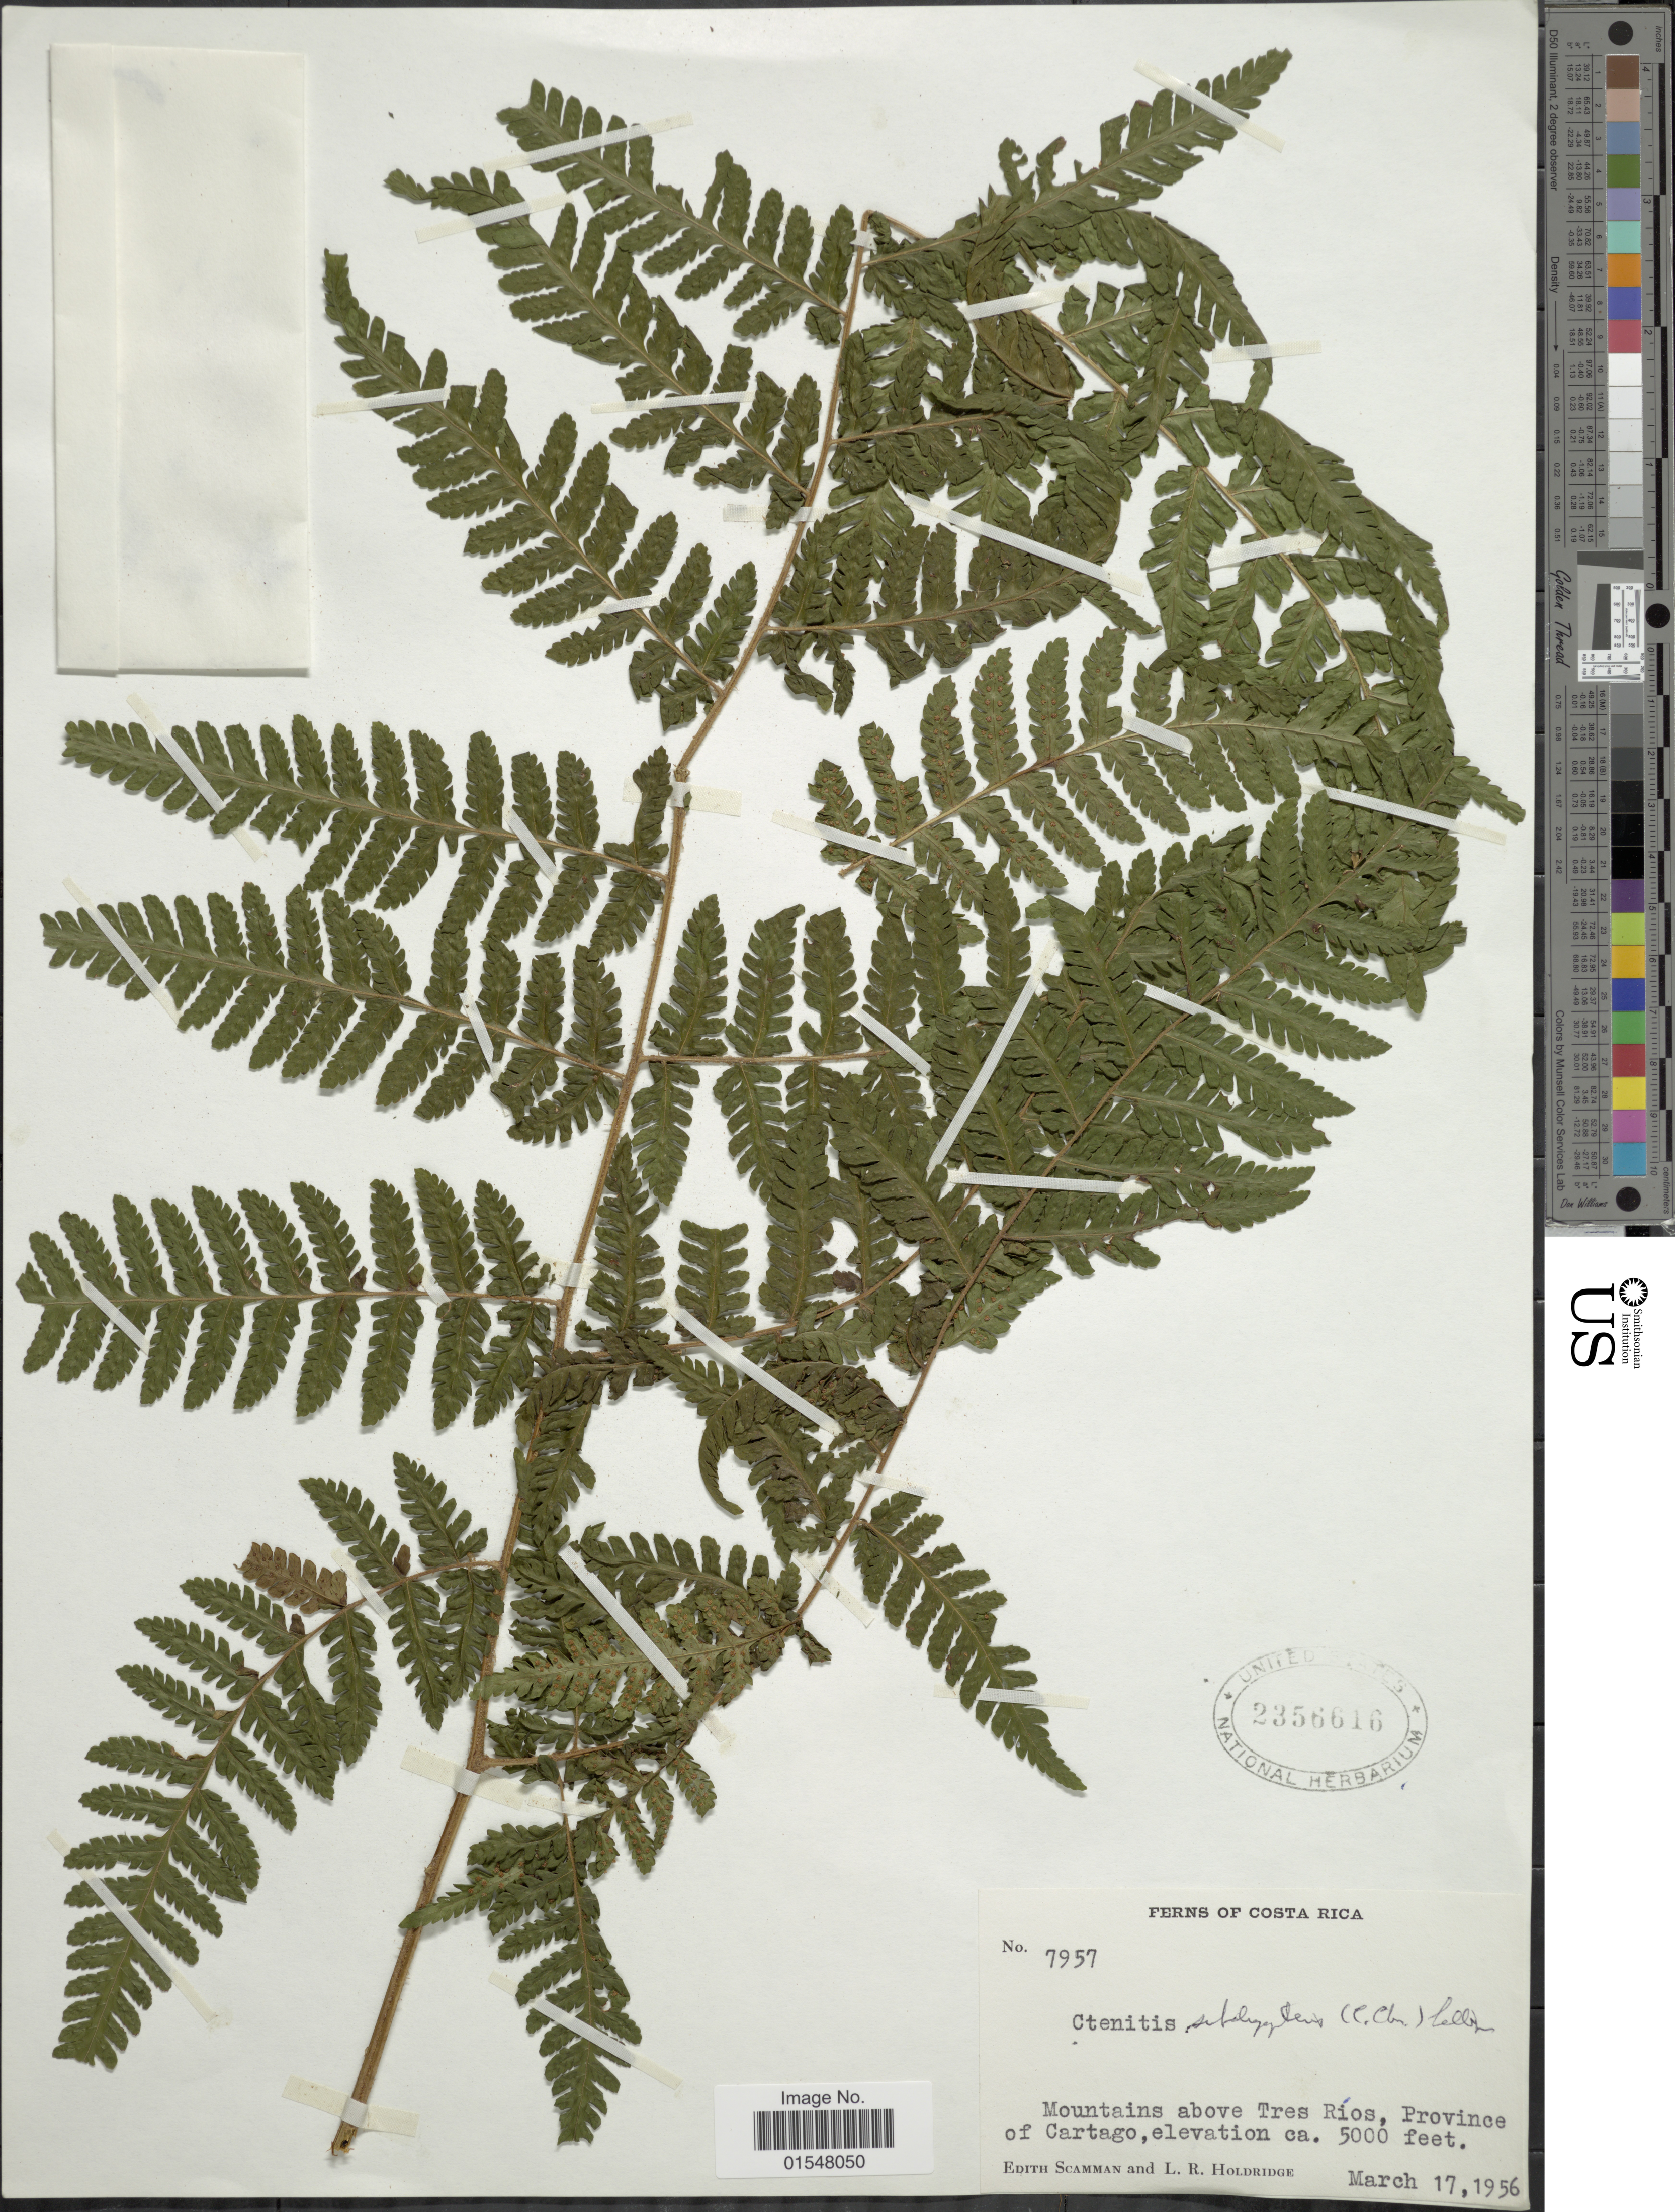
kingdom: Plantae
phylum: Tracheophyta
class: Polypodiopsida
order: Polypodiales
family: Dryopteridaceae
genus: Ctenitis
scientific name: Ctenitis subdryopteris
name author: (Christ) Lellinger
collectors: E. Scamman & L. Holdridge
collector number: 7957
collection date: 1956-03-17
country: Costa Rica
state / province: Cartago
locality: Moutains above Tres Ríos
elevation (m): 1524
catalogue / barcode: US 2356616